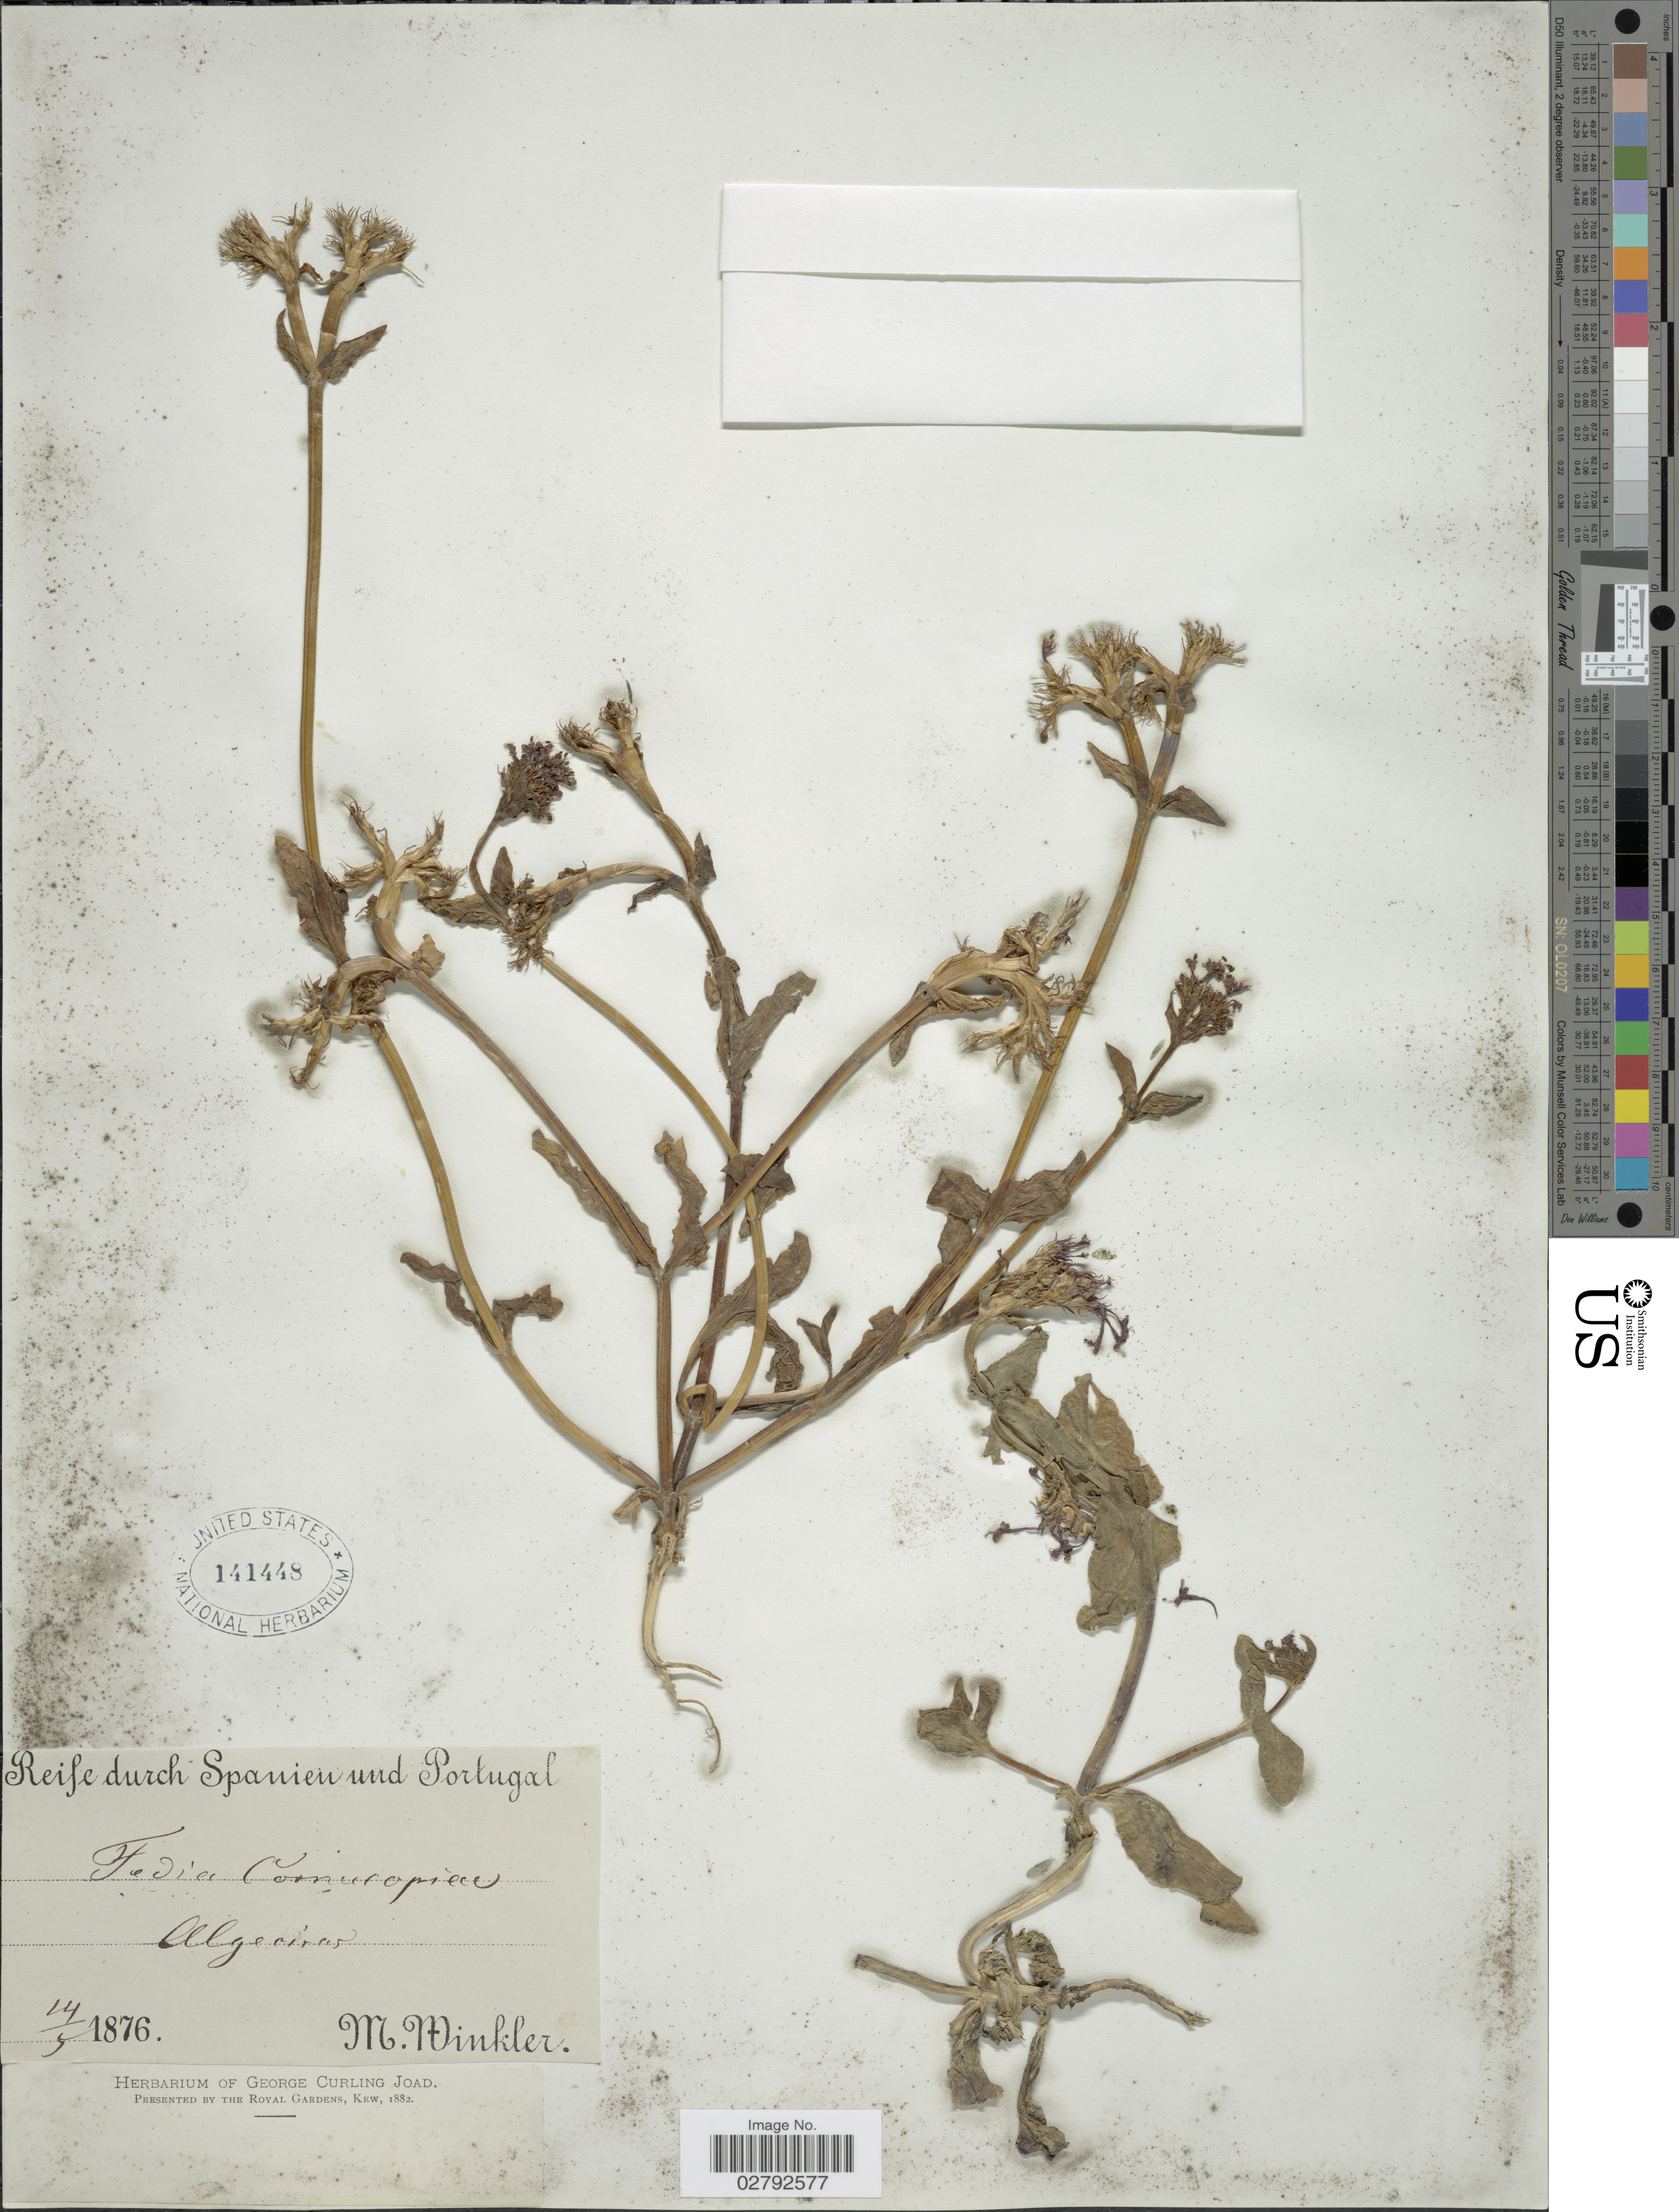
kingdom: Plantae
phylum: Tracheophyta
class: Magnoliopsida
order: Dipsacales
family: Caprifoliaceae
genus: Fedia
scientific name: Fedia cornucopiae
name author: Gaertn.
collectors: M. Winkler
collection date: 1876-05-14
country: Spain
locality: Algeciras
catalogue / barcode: US 141448